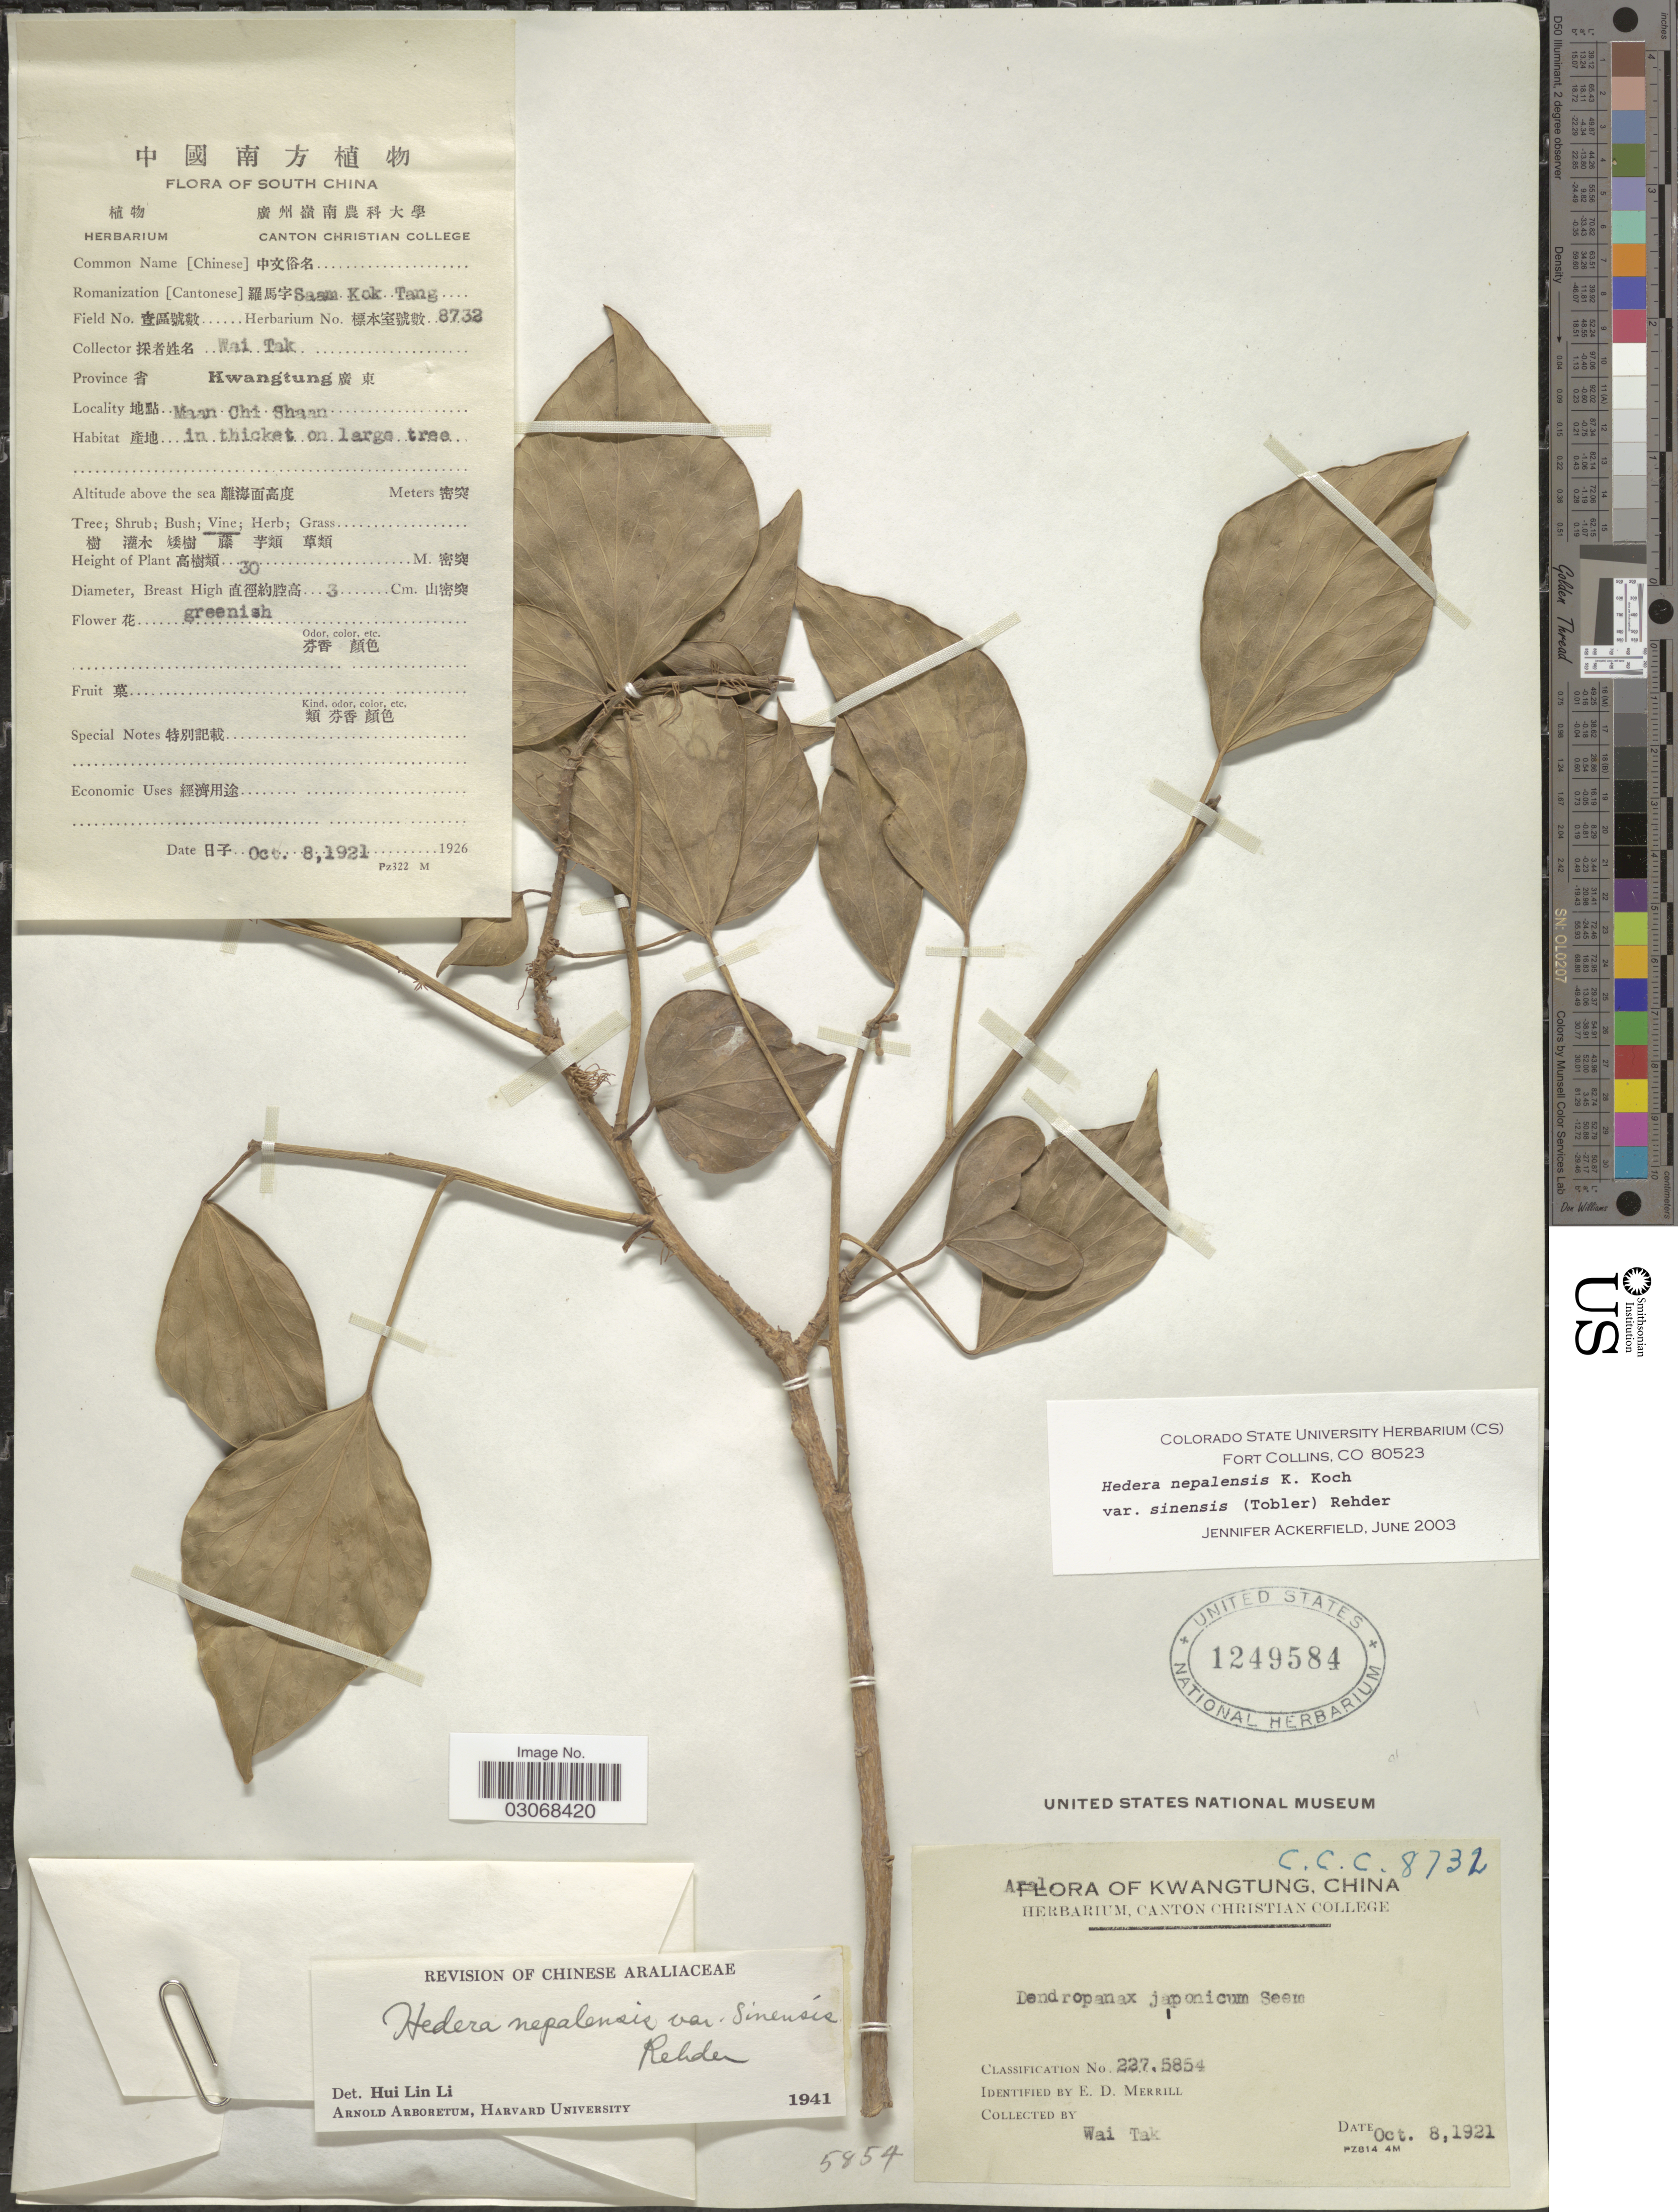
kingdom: Plantae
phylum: Tracheophyta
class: Magnoliopsida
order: Apiales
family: Araliaceae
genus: Hedera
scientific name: Hedera nepalensis var. sinensis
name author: (Tobler) Rehder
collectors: Wai Tak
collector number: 8732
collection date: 1921-10-08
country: China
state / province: Guangdong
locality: Kwangtung, South China, Maan Chi Shaan.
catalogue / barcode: US 1249584